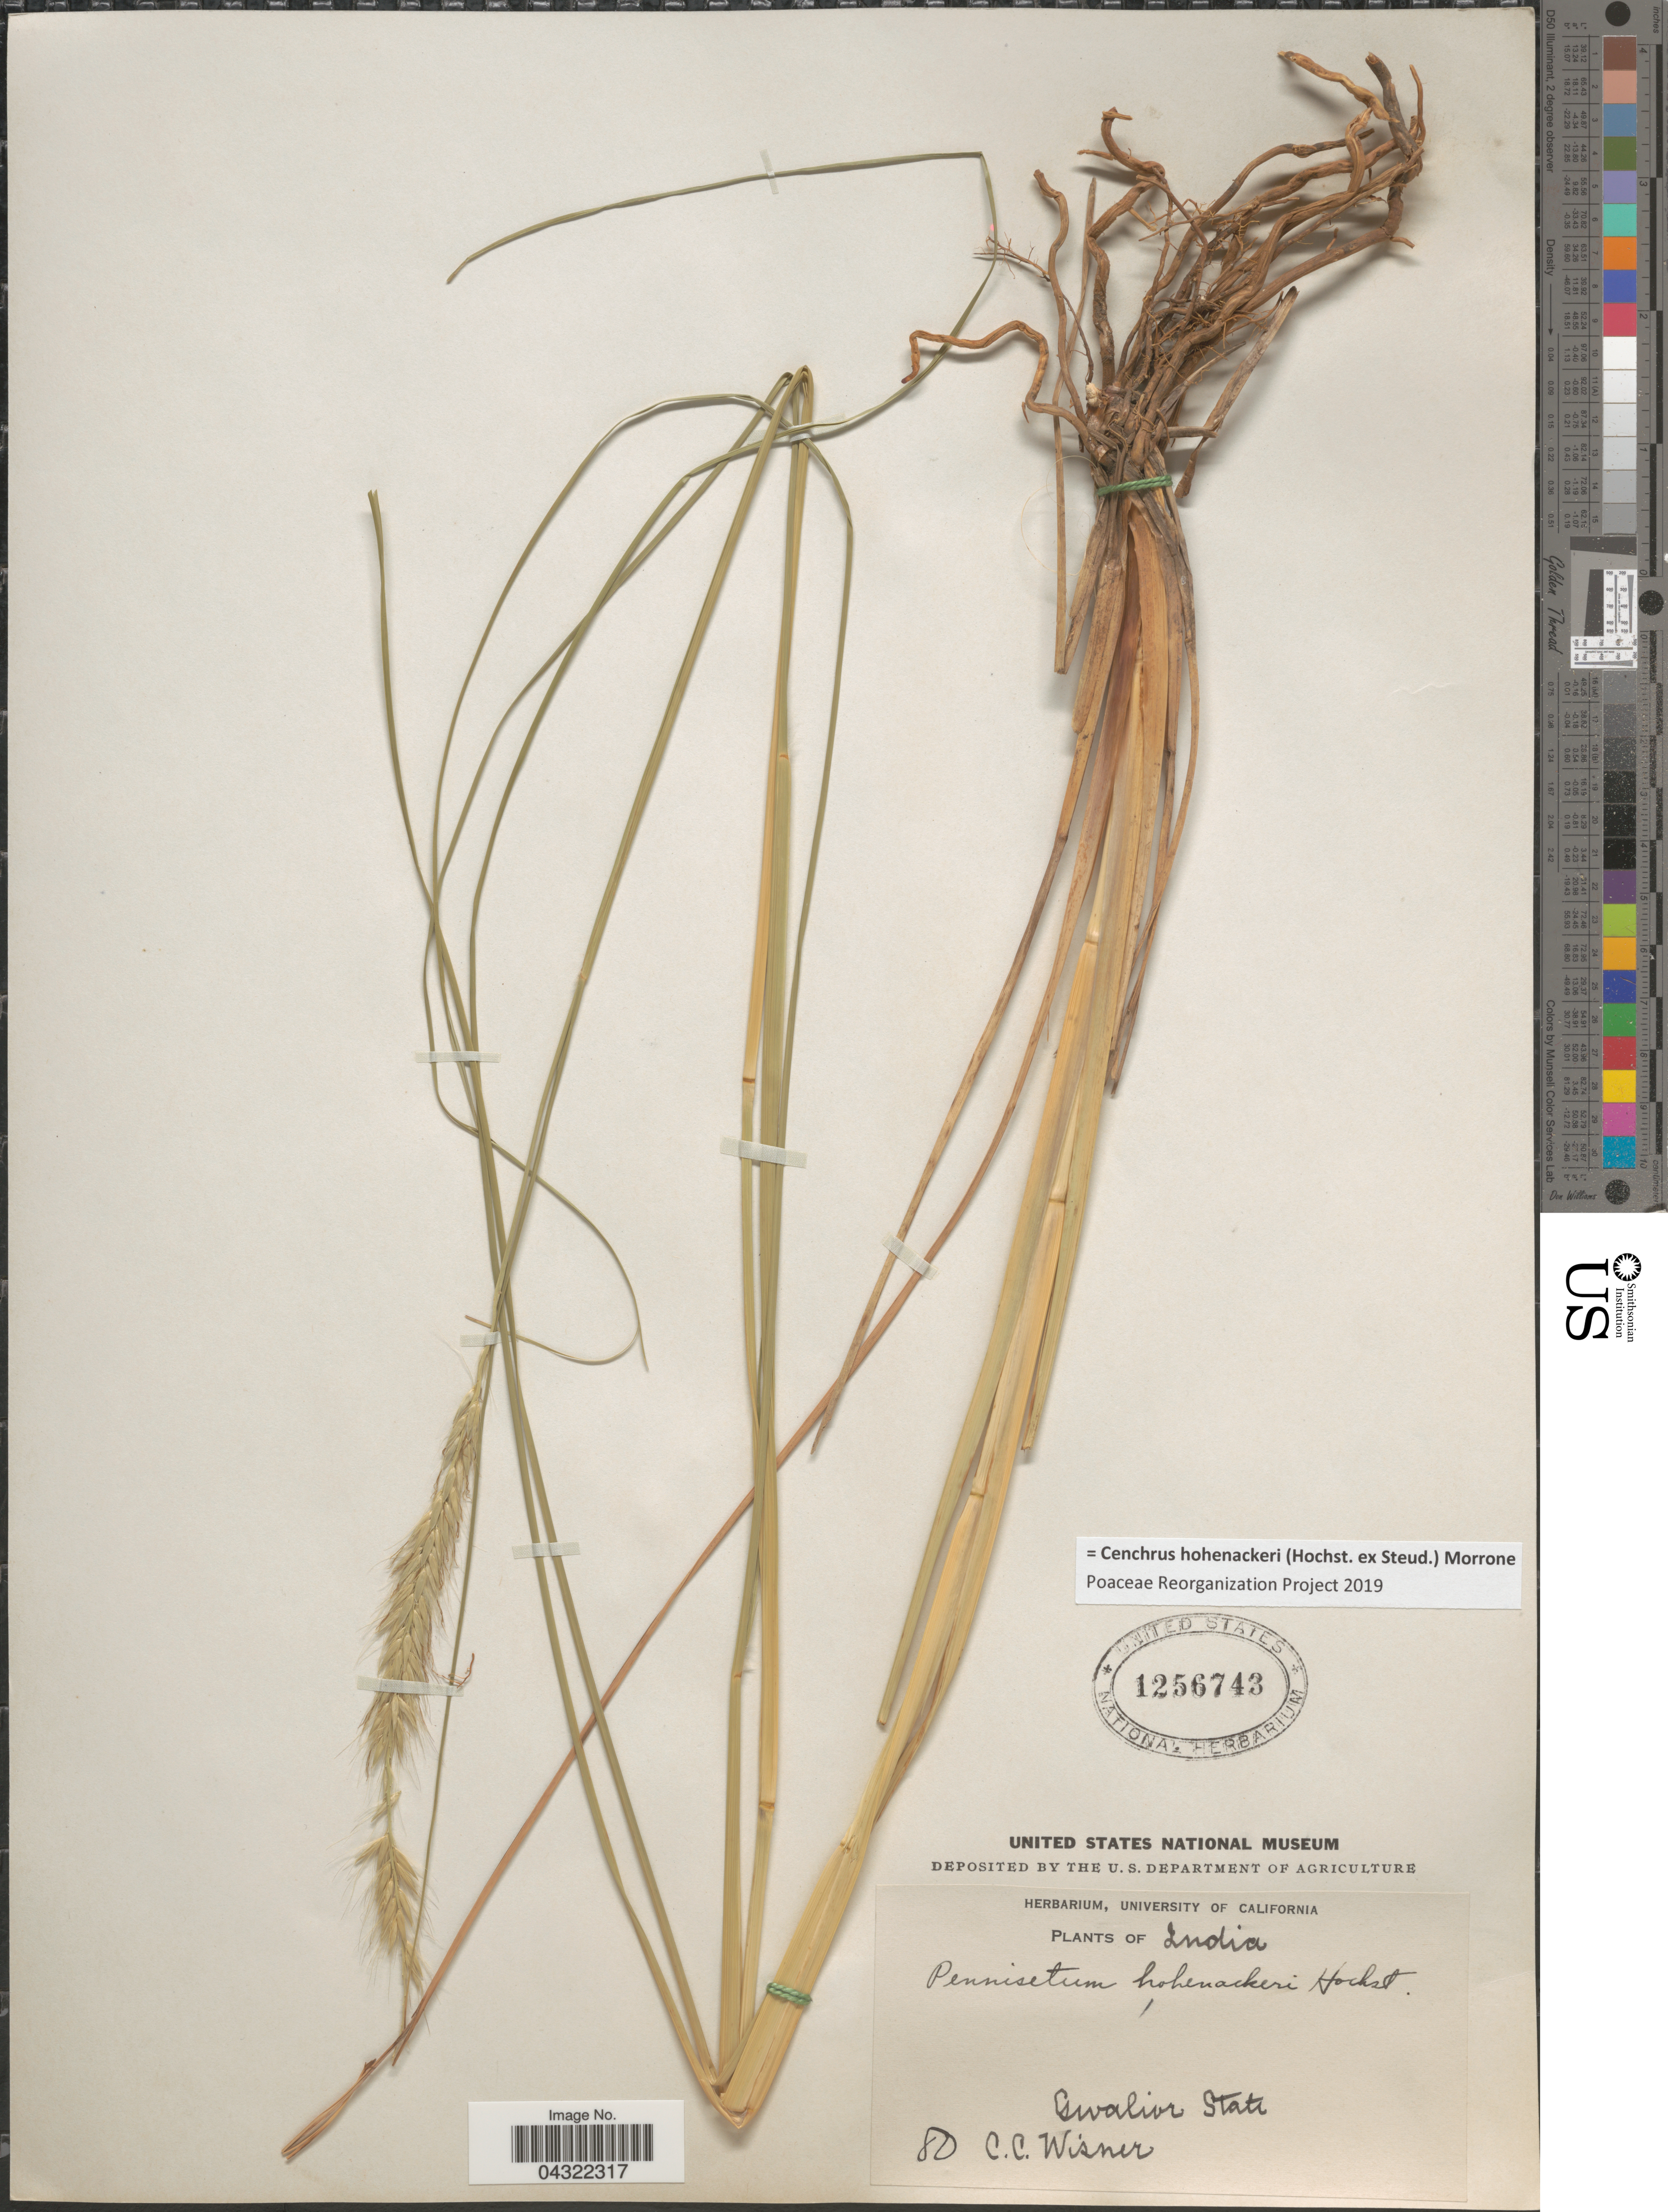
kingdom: Plantae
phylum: Tracheophyta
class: Liliopsida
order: Poales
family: Poaceae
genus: Cenchrus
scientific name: Cenchrus hohenackeri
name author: (Hochst. ex Steud.) Morrone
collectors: C. Wisner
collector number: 80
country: India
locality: Gwalior State.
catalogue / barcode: US 1256743